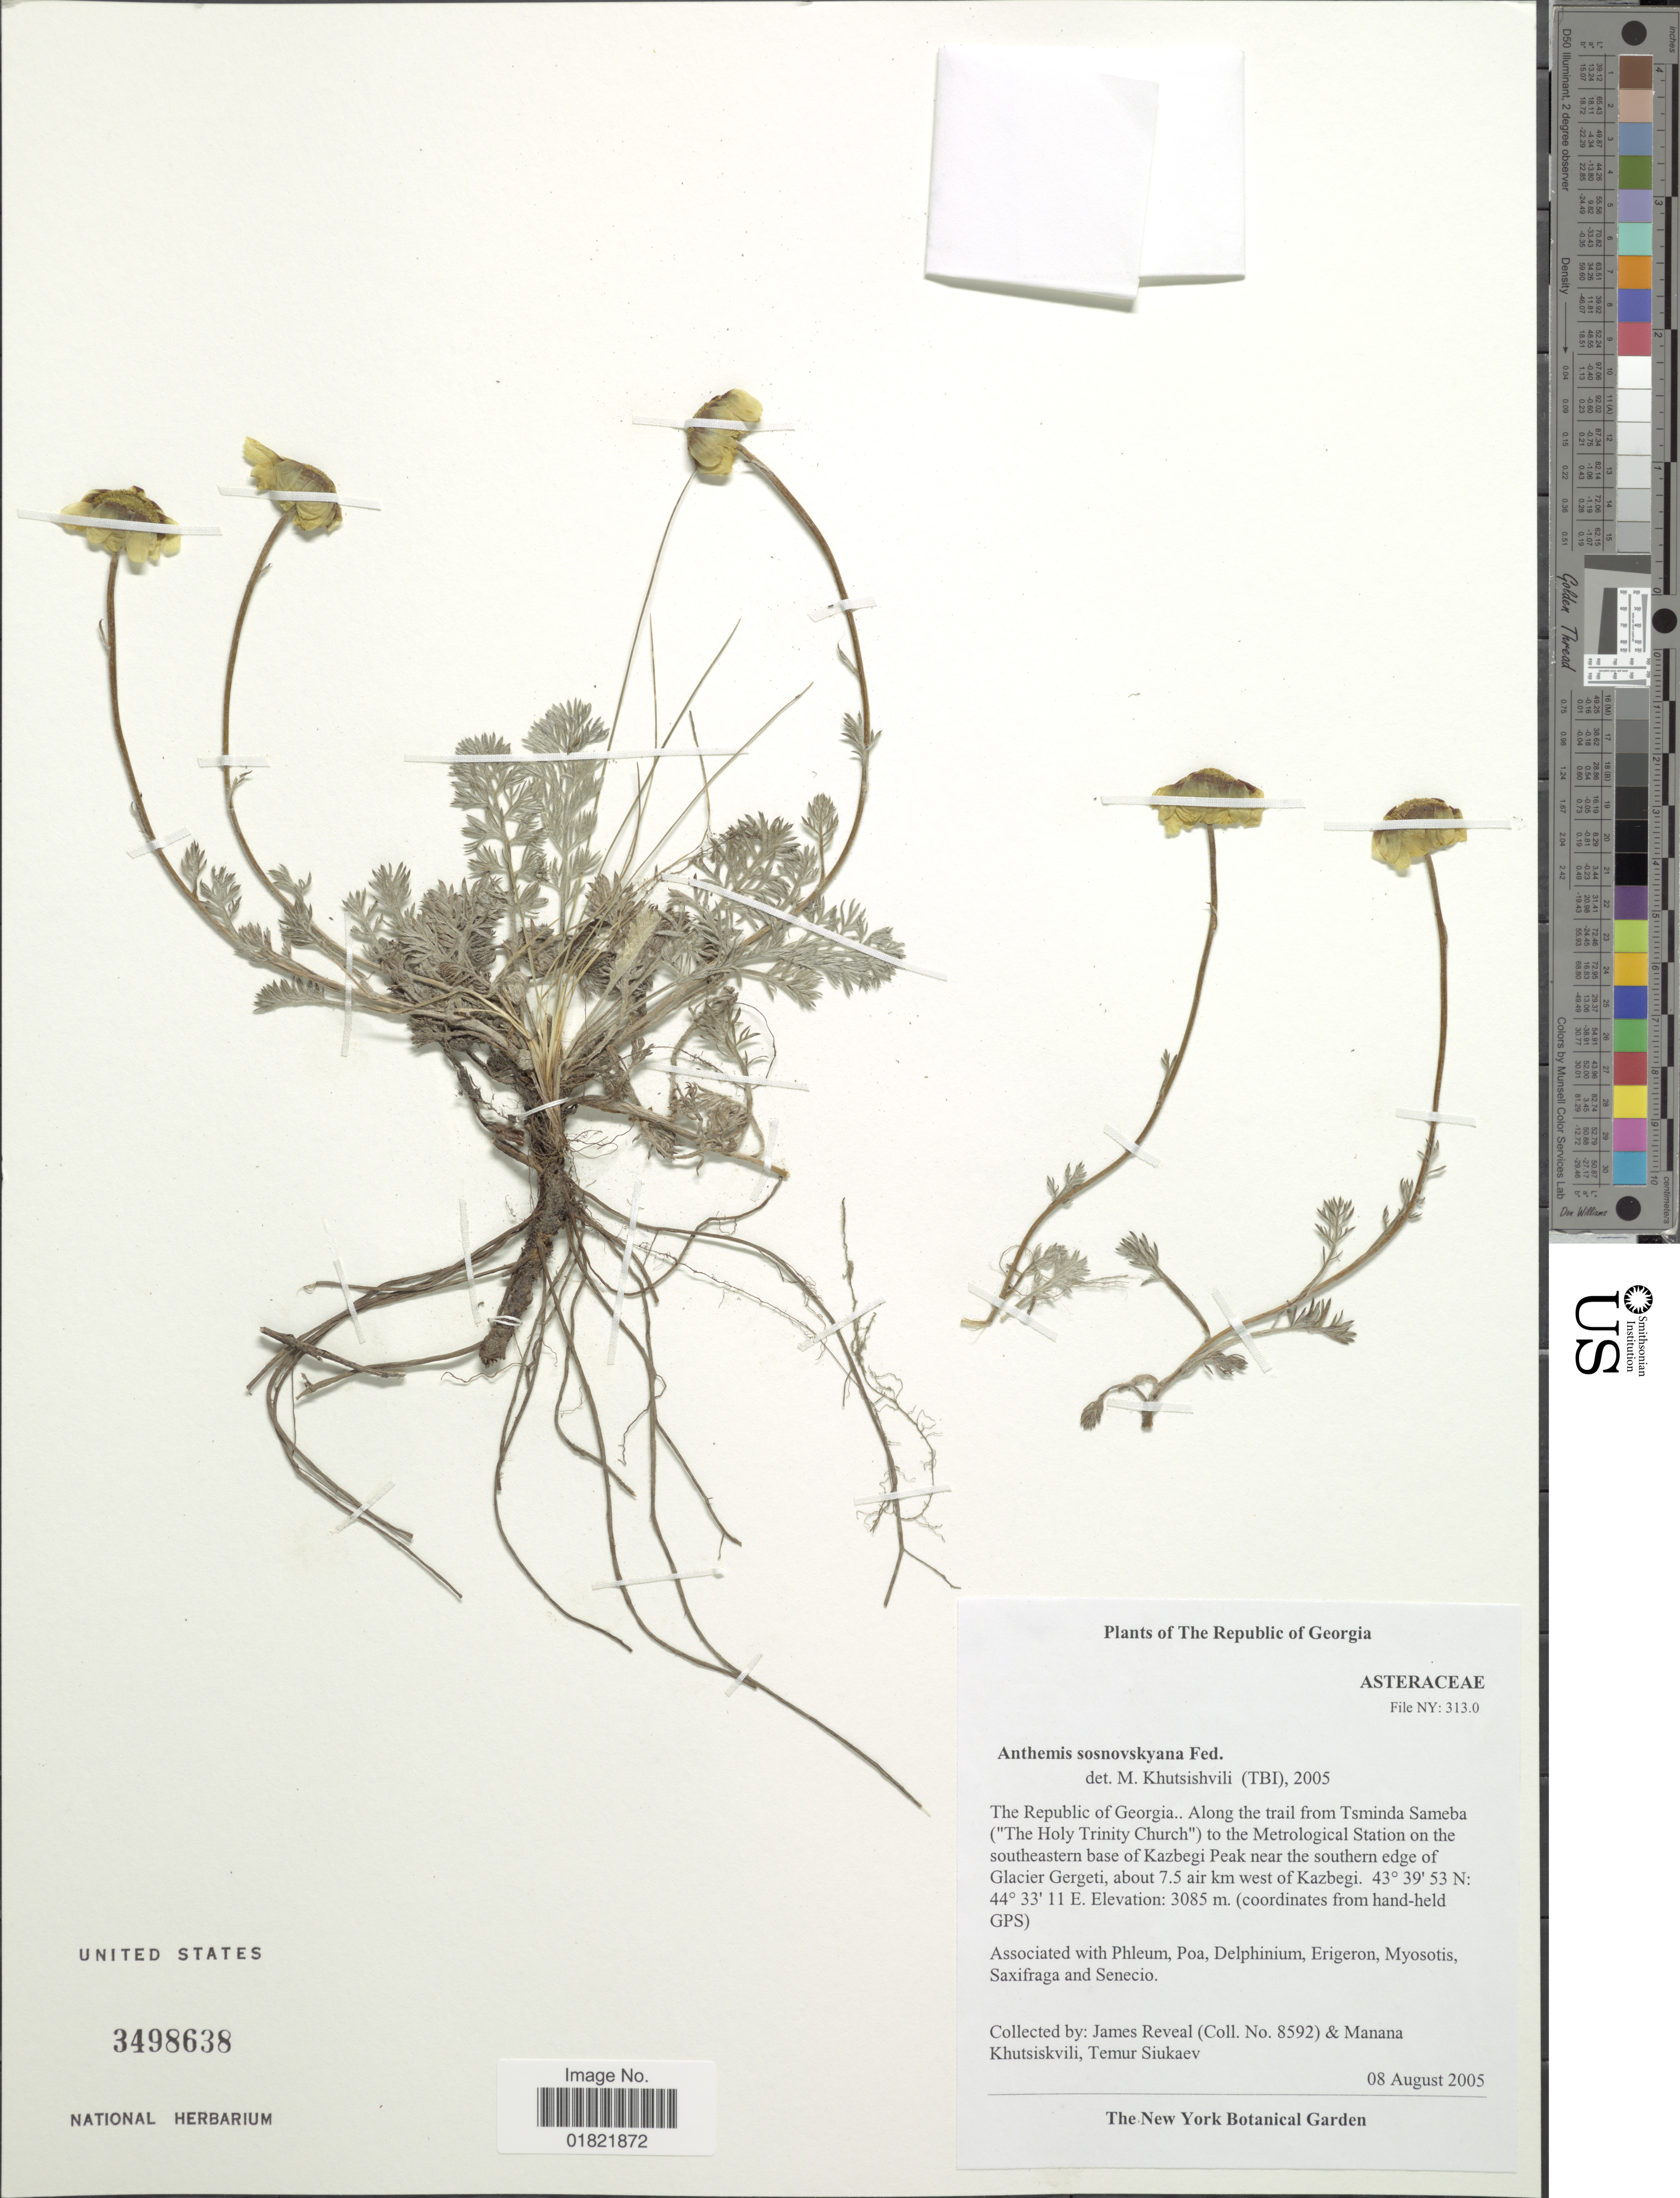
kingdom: Plantae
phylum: Tracheophyta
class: Magnoliopsida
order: Asterales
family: Asteraceae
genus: Anthemis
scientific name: Anthemis sosnovskyana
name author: Fed.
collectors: J. Reveal, M. Khutsiskvili & T. Siukaev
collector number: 8592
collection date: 2005-08-08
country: Georgia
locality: The Republic of Georgia., Along the trail from Tsminda Sameba ("The Holy Trinity Church") to the Metrological Station on the southeastern base of Kazbegu Peak near the southern edge of Glacier Gergeti, about 7.5 air km west of Kazbegi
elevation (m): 3085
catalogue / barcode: US 3498638